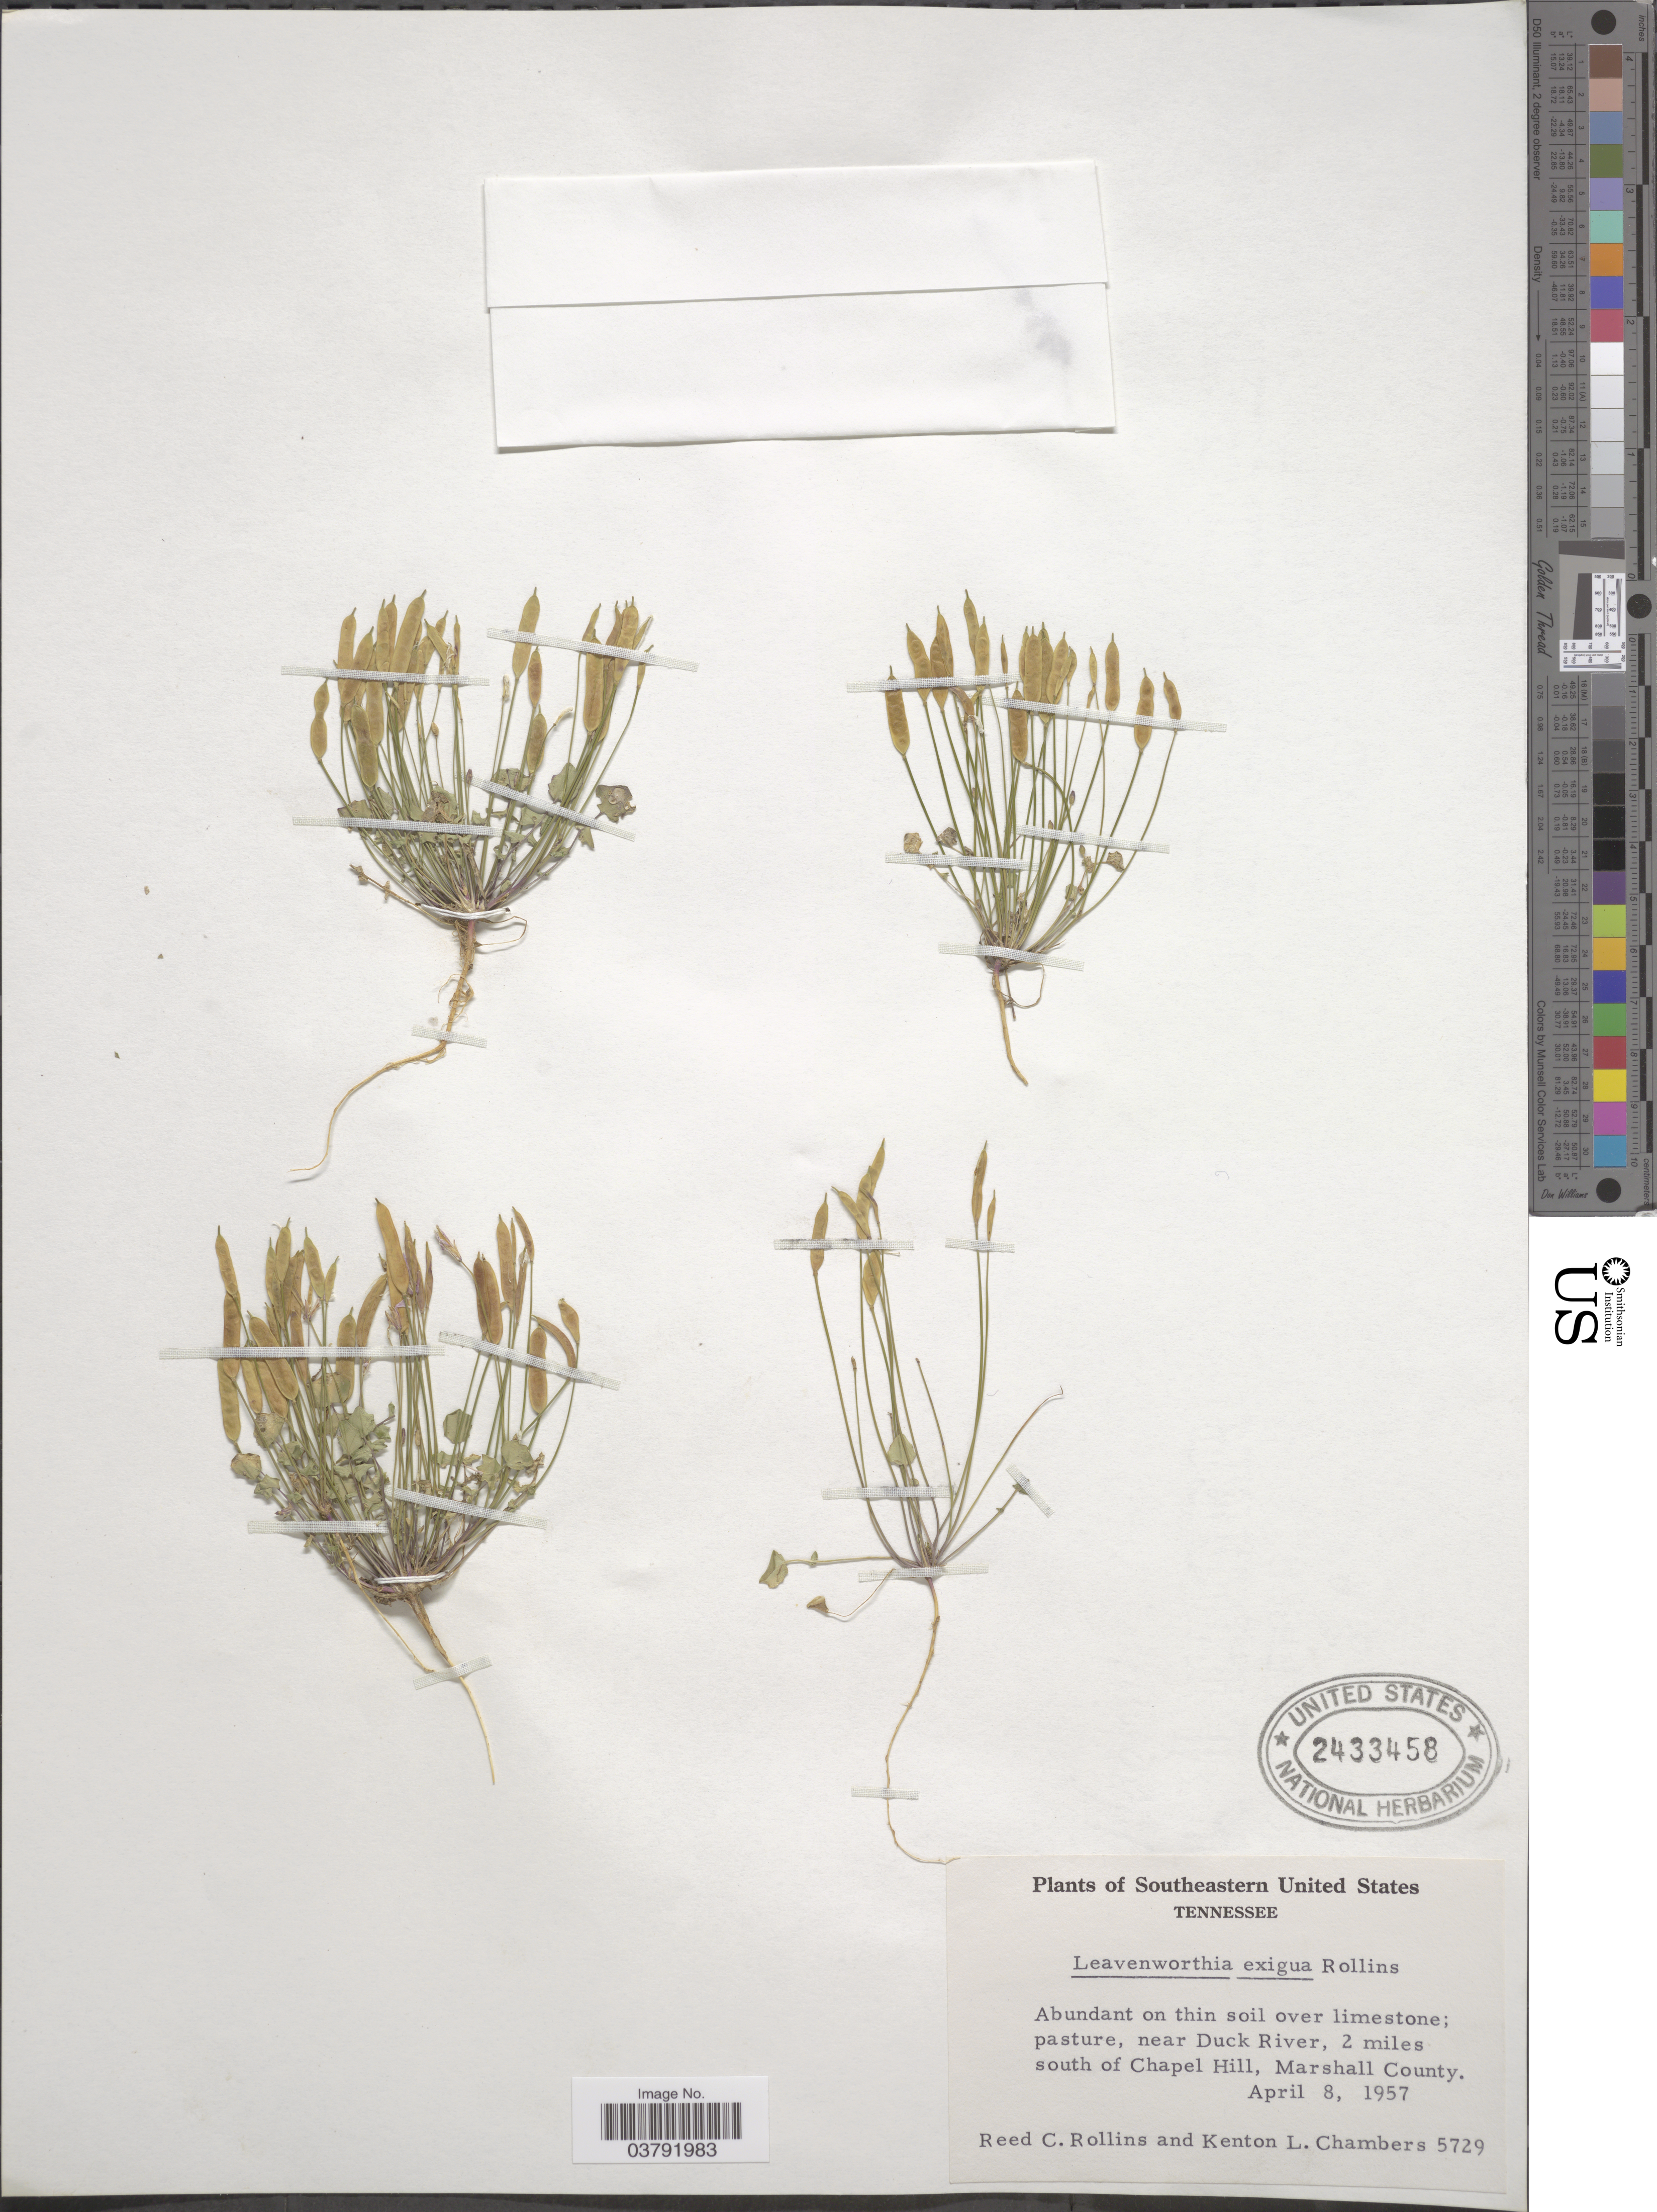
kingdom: Plantae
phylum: Tracheophyta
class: Magnoliopsida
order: Brassicales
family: Brassicaceae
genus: Leavenworthia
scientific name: Leavenworthia exigua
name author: Rollins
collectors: R. C. Rollins & K. L. Chambers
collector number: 5729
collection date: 1957-04-08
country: United States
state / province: Tennessee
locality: Southeastern United States. Near Duck River, 2 miles south of Chapel Hill, Marshall County.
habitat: abundant on thin soil over limestone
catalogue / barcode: US 2433458